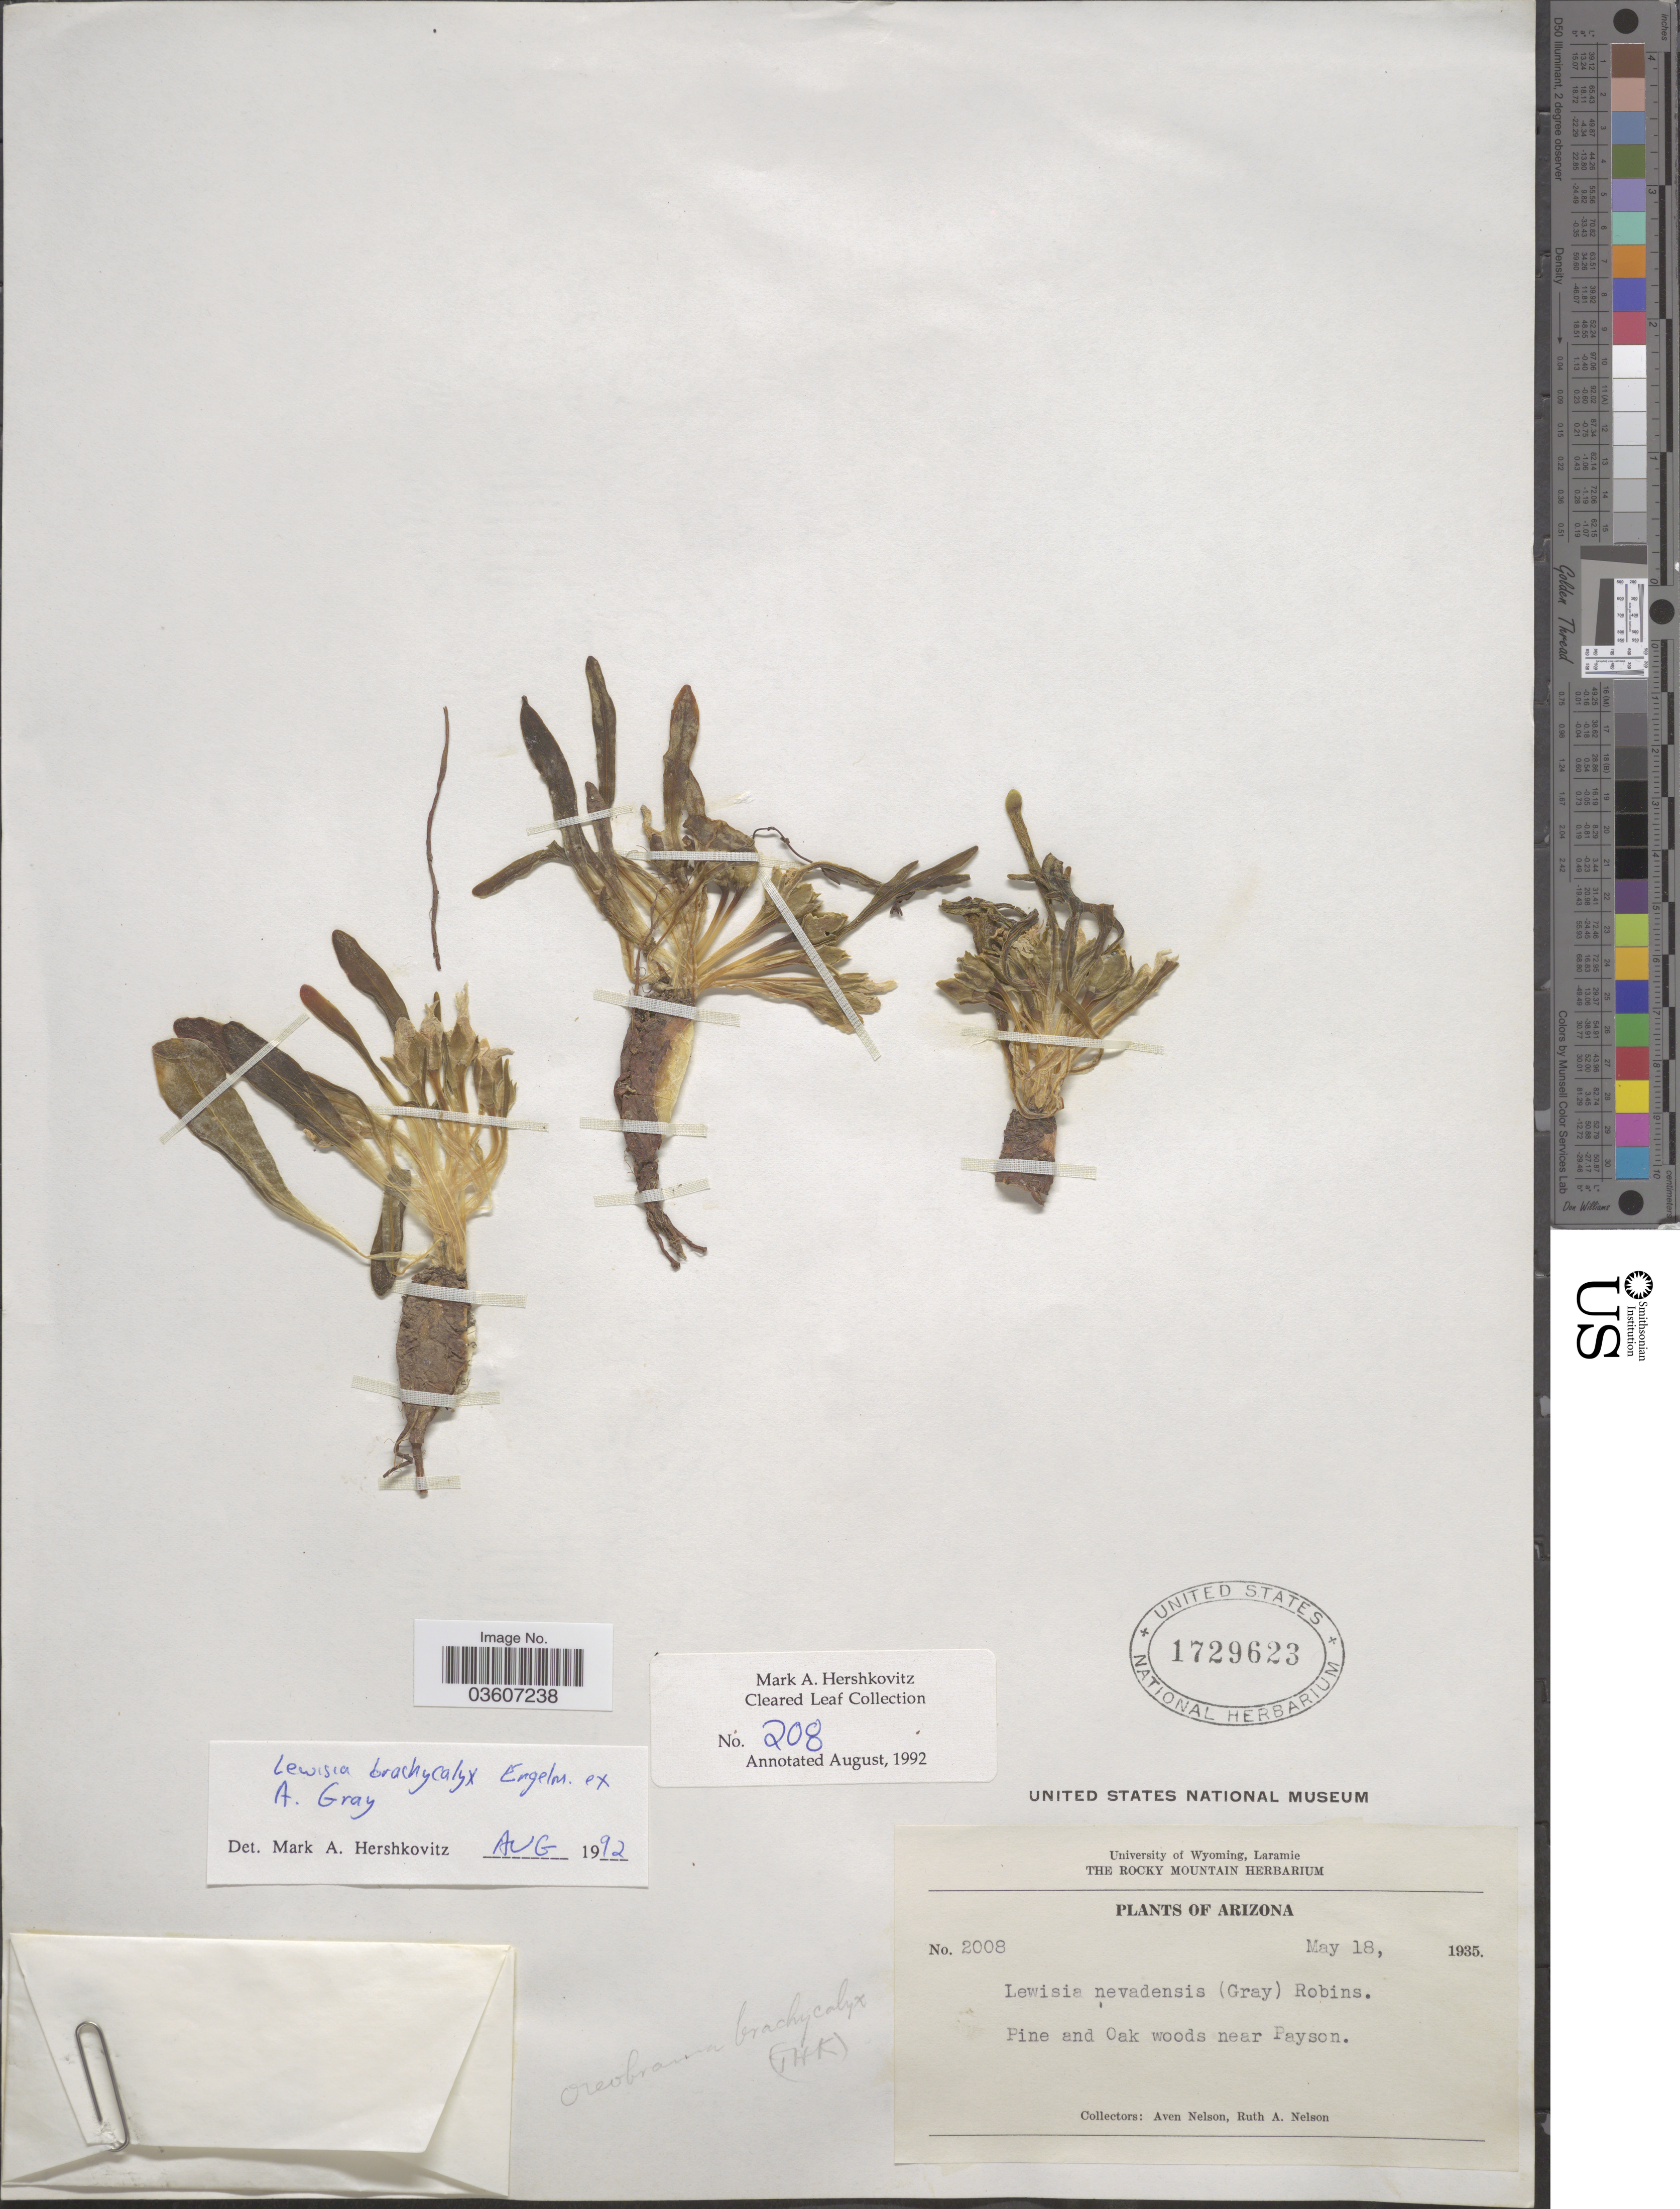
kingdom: Plantae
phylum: Tracheophyta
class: Magnoliopsida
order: Caryophyllales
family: Montiaceae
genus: Lewisia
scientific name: Lewisia brachycalyx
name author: Engelm. ex A. Gray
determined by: Hershkovitz, Mark Alan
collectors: A. Nelson & R. A. Nelson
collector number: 2008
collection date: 1935-05-18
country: United States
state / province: Arizona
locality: Pine and Oak woods near Payson.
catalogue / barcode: US 1729623